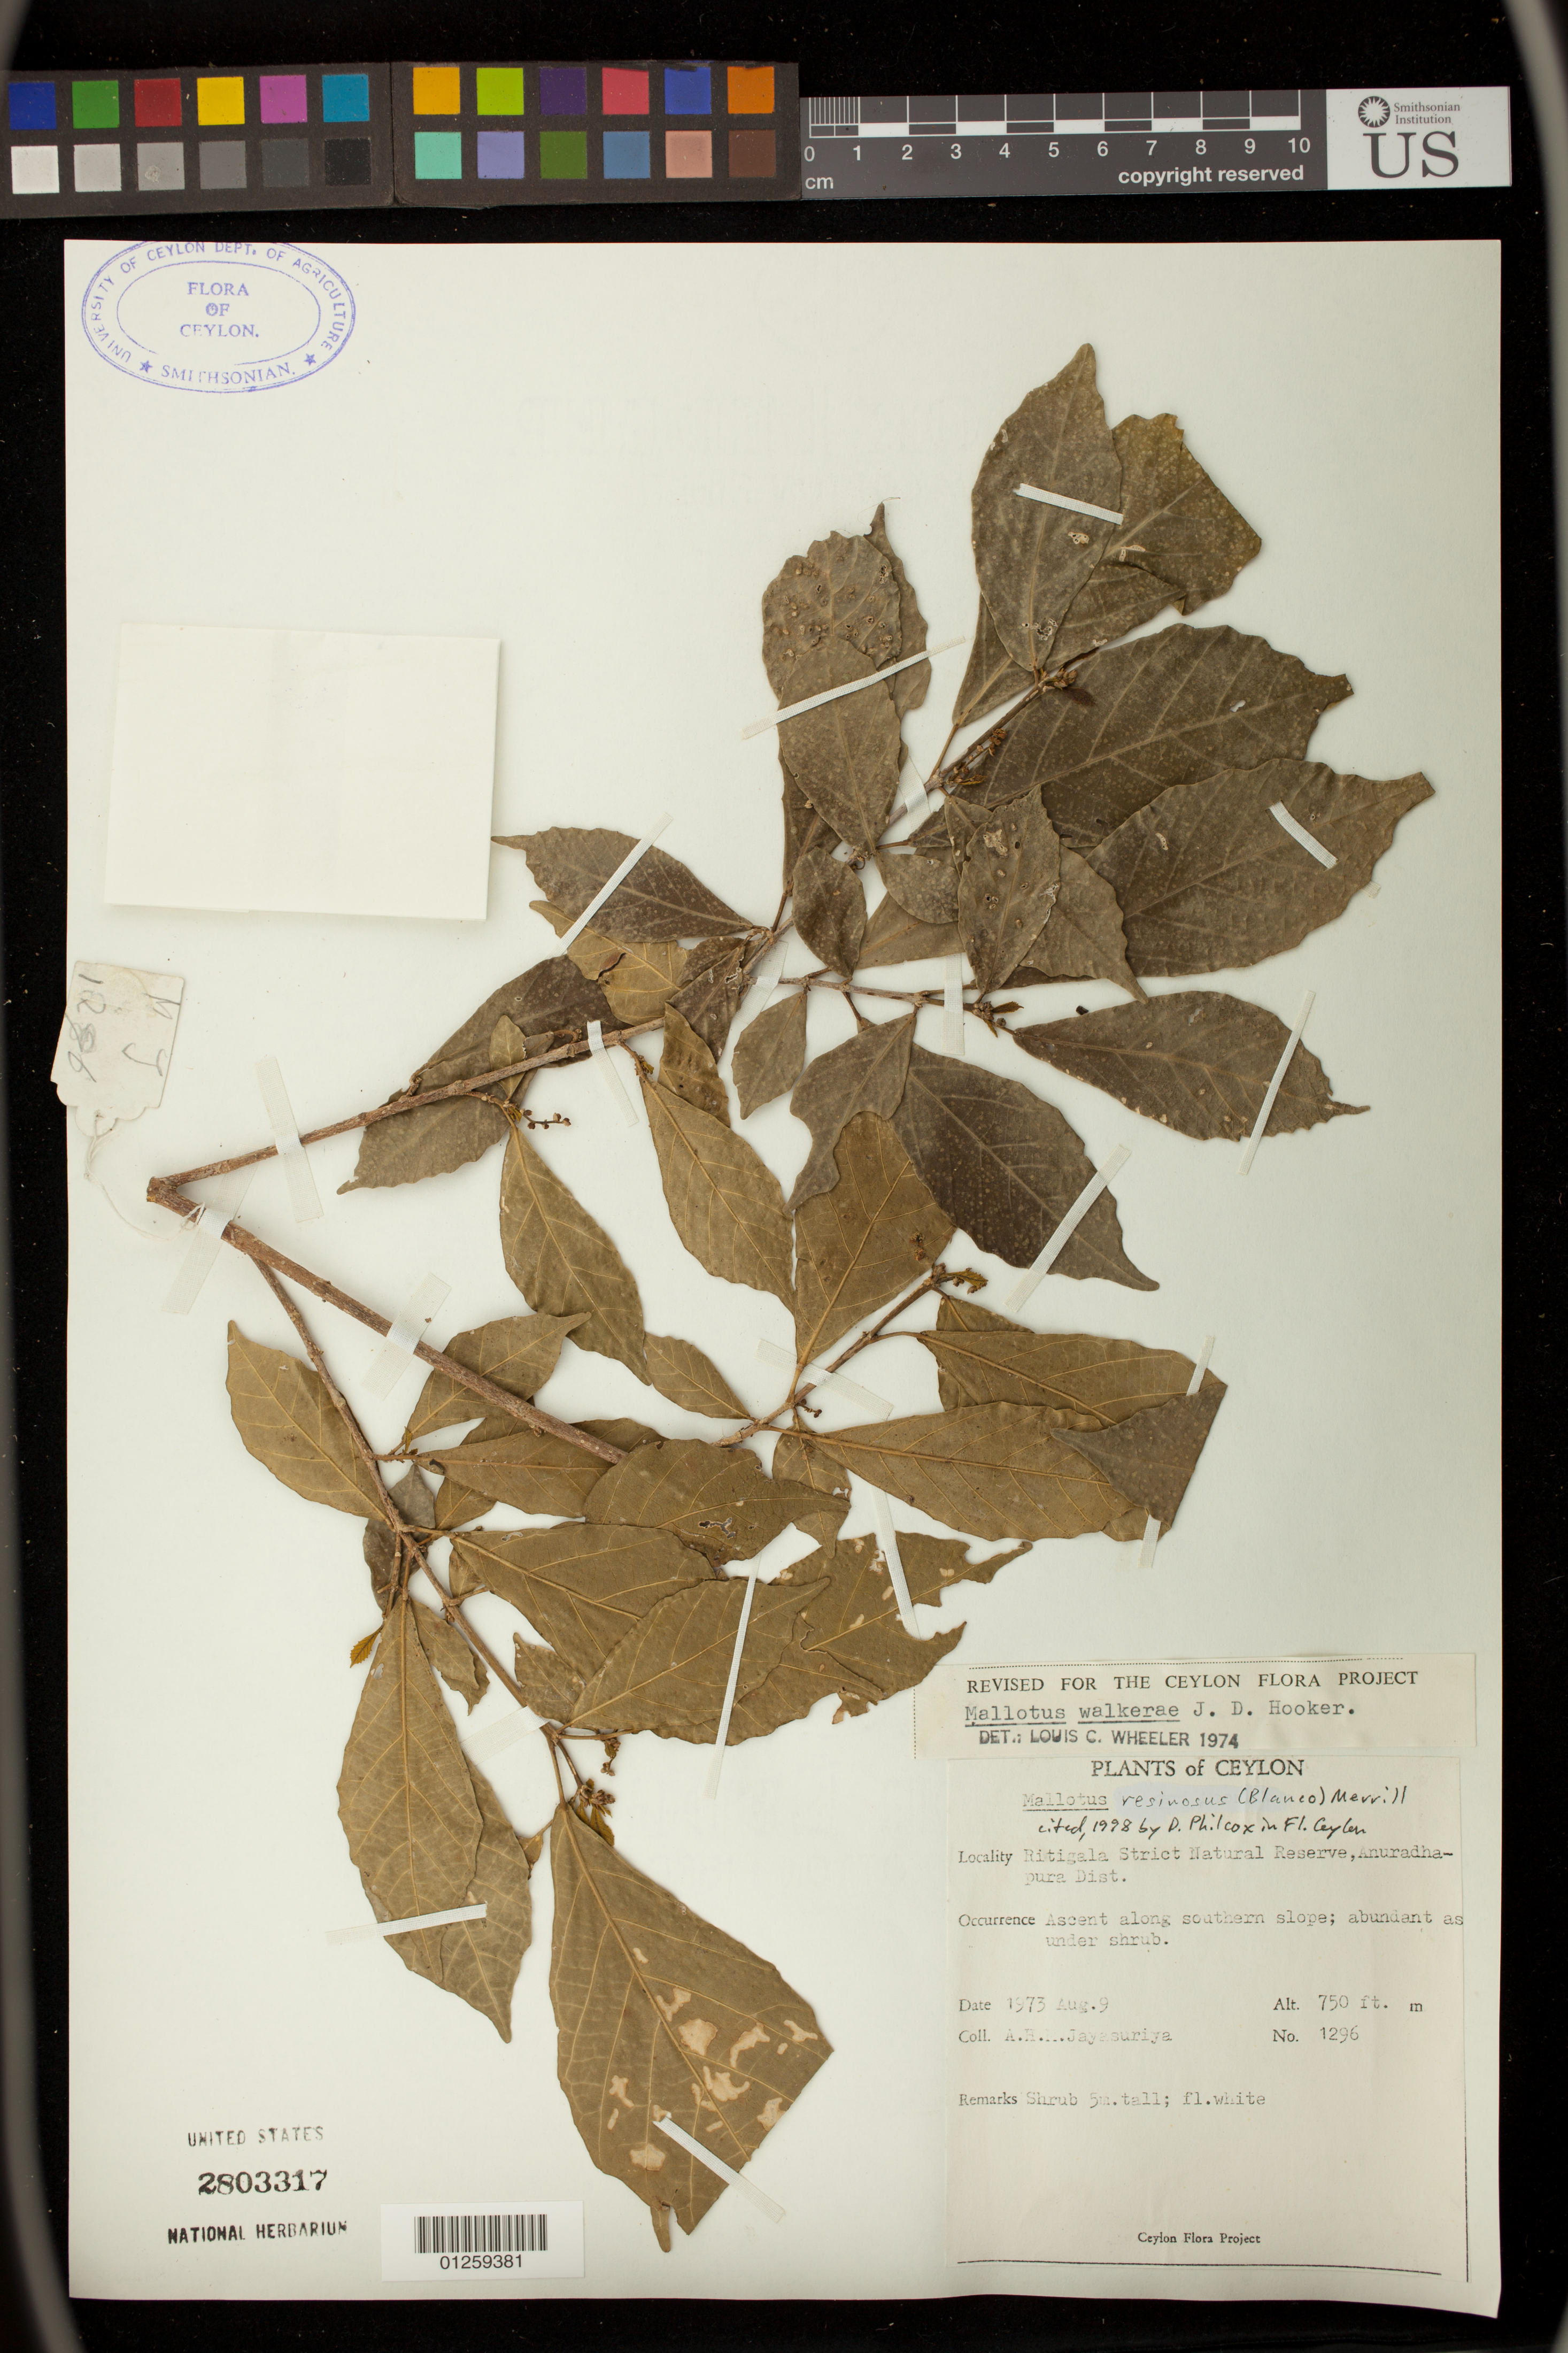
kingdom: Plantae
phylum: Tracheophyta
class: Magnoliopsida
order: Malpighiales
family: Euphorbiaceae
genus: Mallotus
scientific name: Mallotus resinosus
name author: (Blanco) Merr.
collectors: A. H. Jayasuriya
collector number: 1296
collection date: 1973-08-09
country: Sri Lanka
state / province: North Central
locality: Ritigala Strict Natural Reserve, Anuradhapura District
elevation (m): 229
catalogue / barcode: US 2803317